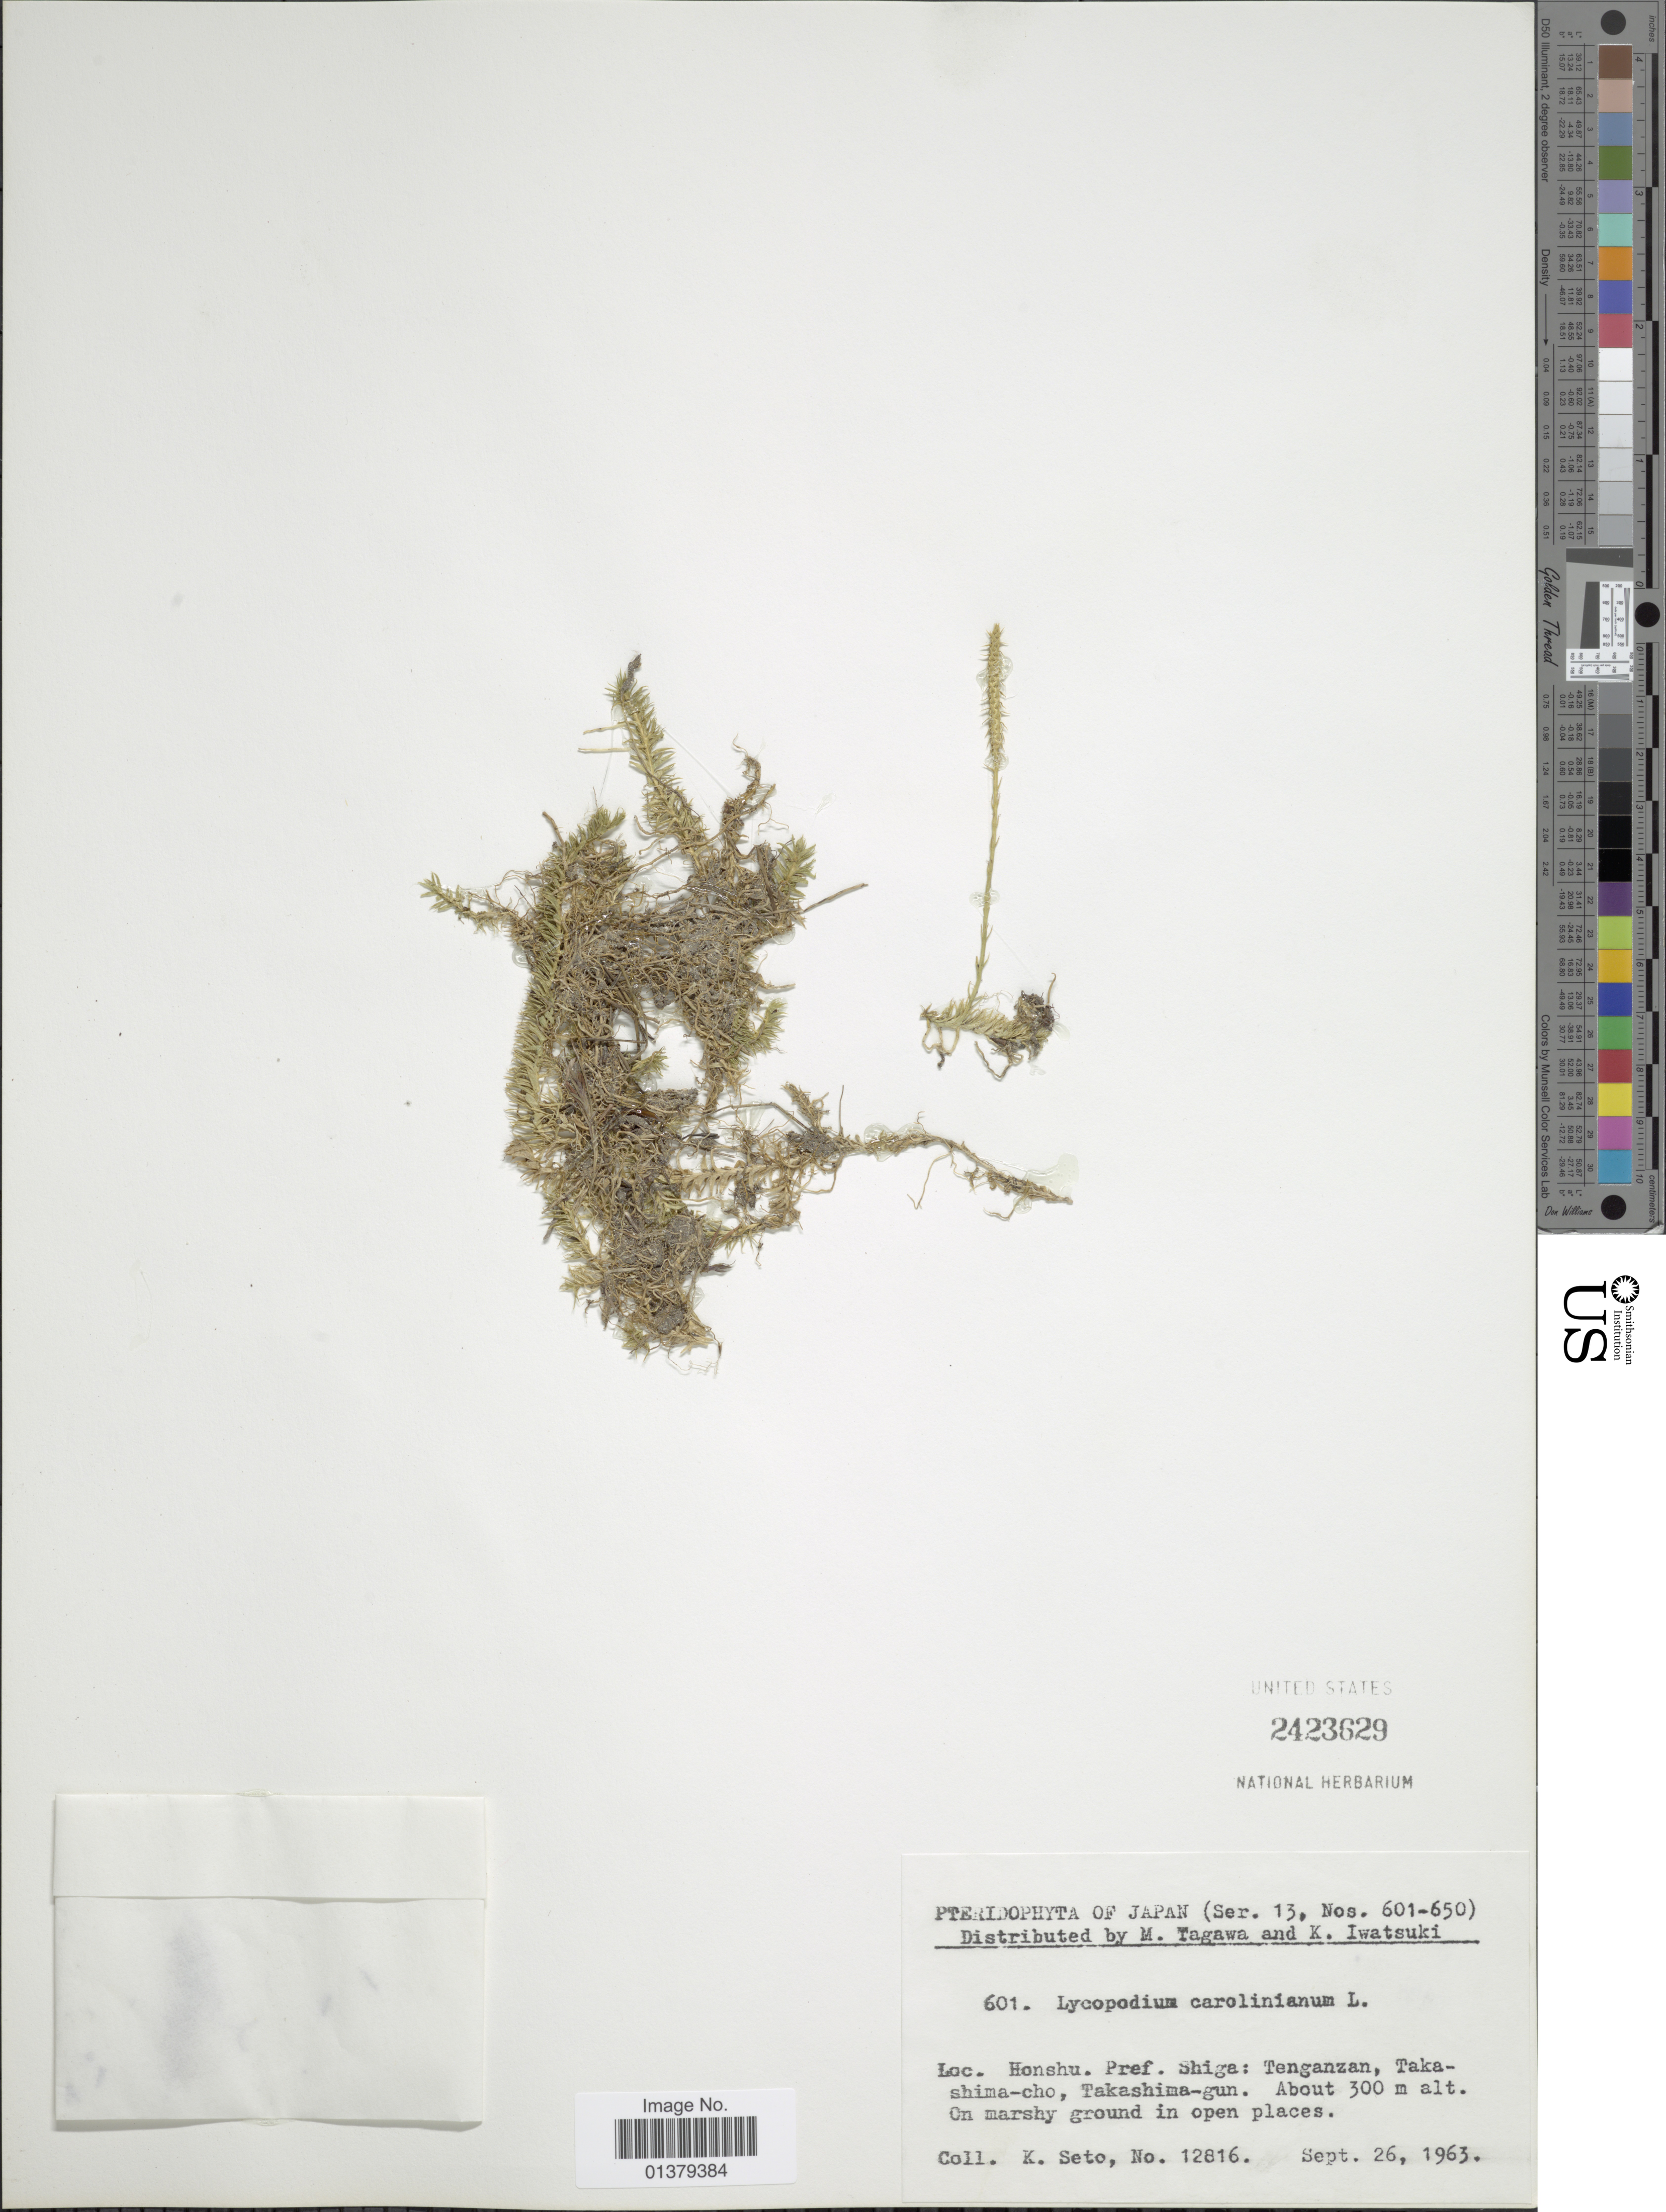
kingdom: Plantae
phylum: Tracheophyta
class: Lycopodiopsida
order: Lycopodiales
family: Lycopodiaceae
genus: Pseudolycopodiella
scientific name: Pseudolycopodiella caroliniana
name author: (L.) Holub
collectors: K. Seto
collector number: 12816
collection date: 1963-09-26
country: Japan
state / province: Siga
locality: Honshu Pref Shiga: Tenganzan, Takashima-cho, Takashima-gun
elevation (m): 300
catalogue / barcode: US 2423629